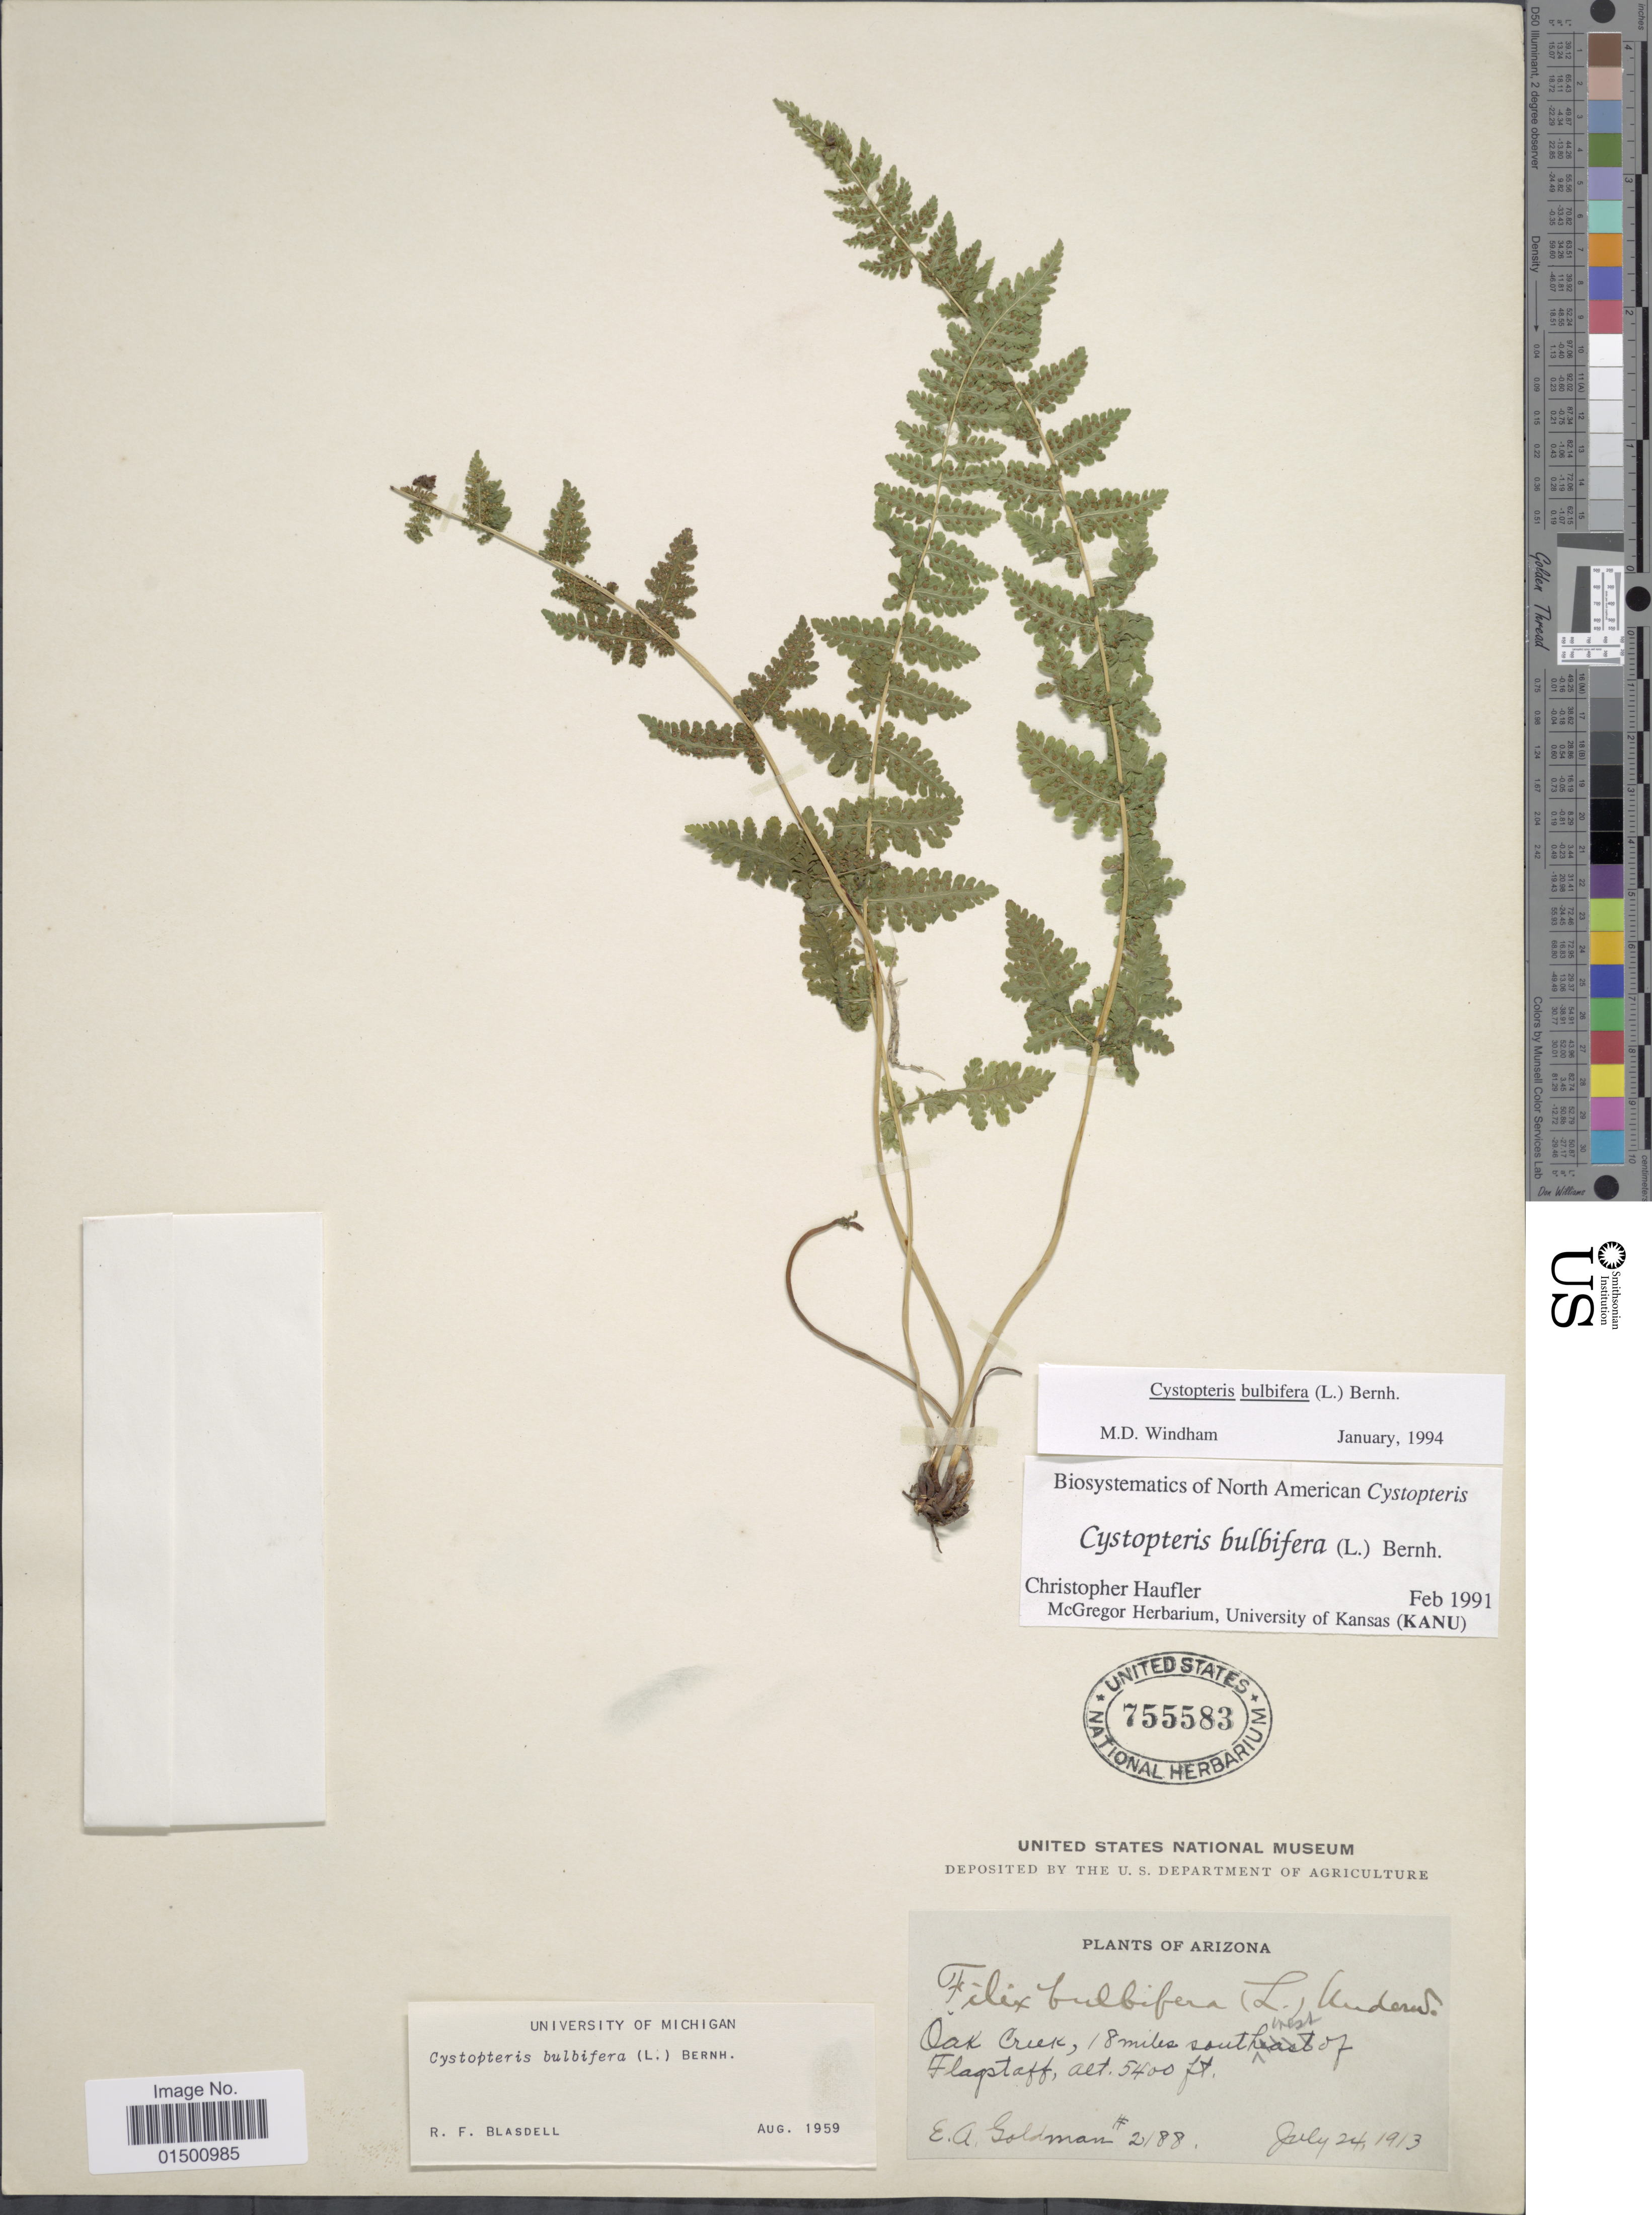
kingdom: Plantae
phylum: Tracheophyta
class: Polypodiopsida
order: Polypodiales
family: Cystopteridaceae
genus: Cystopteris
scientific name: Cystopteris bulbifera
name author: (L.) Bernh.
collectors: E. A. Goldman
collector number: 2188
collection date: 1913-07-24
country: United States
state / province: Arizona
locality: Oak Creek, 18 miles southwest of Flagstaff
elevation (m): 1646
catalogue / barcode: US 755583